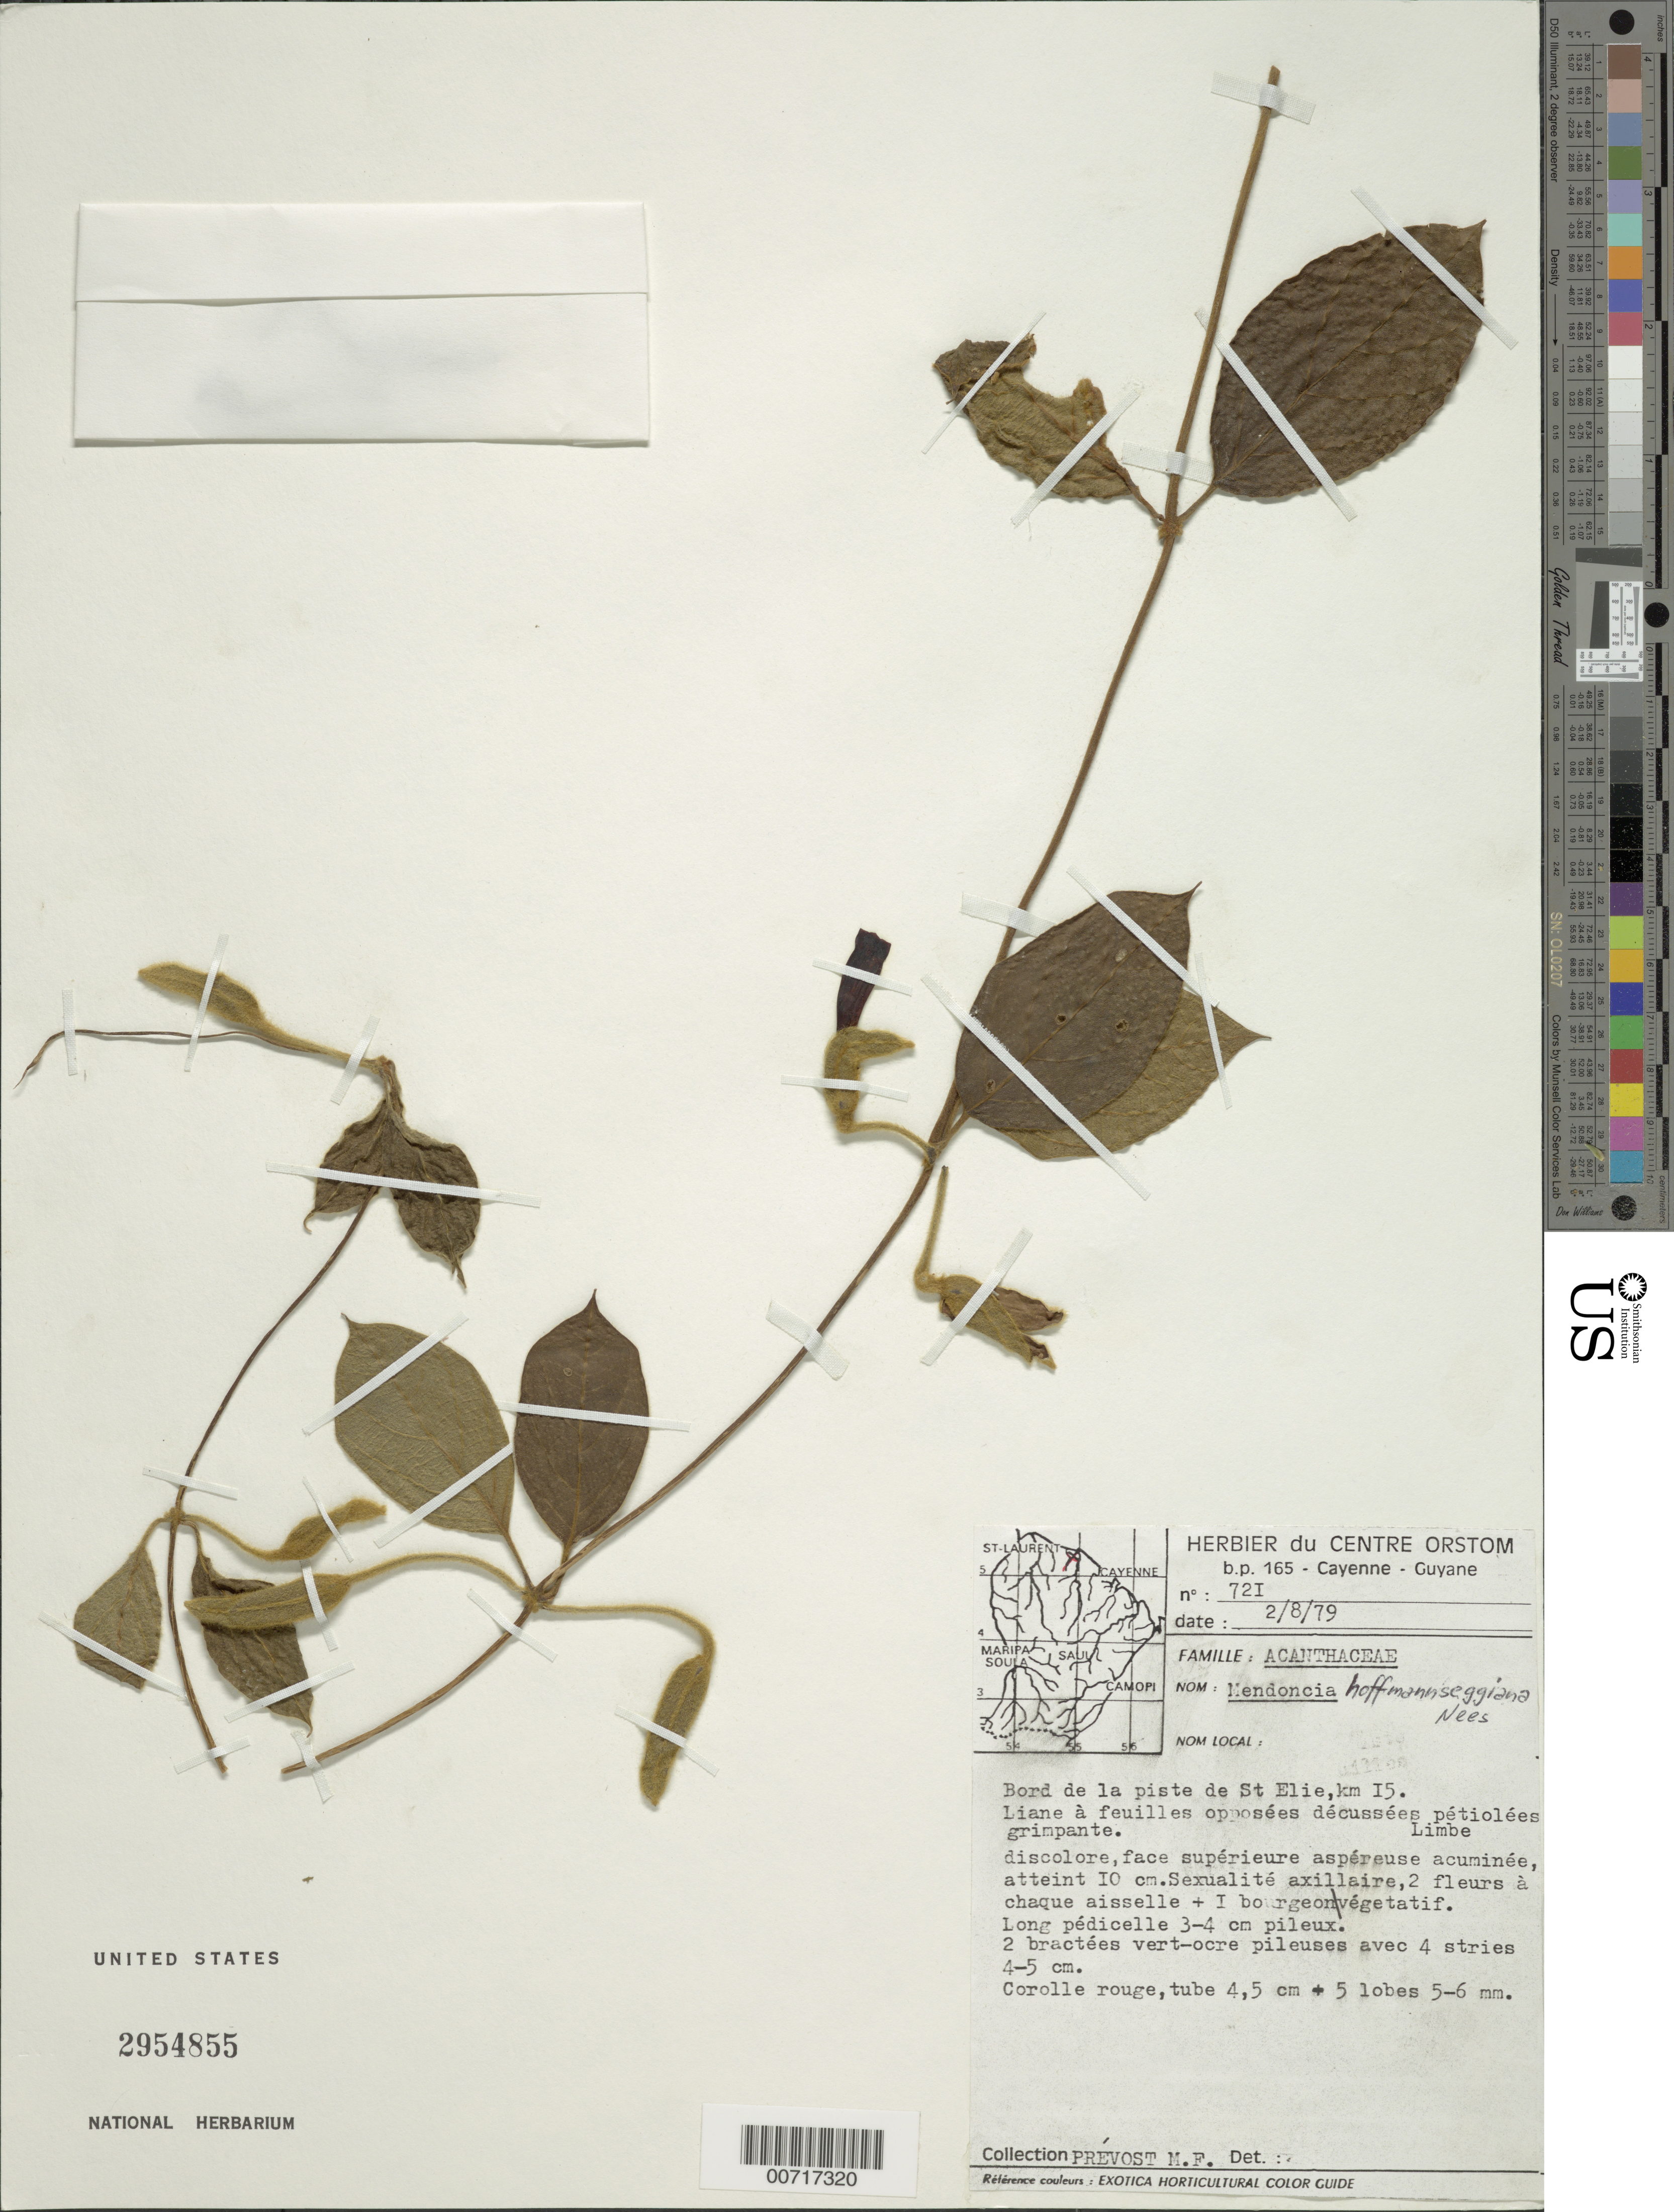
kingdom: Plantae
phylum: Tracheophyta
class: Magnoliopsida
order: Lamiales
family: Acanthaceae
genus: Mendoncia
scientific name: Mendoncia hoffmannseggiana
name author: Nees in DC.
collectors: M.-F. Prévost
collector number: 721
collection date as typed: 2-Aug-79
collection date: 1979-08-02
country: French Guiana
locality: Piste de Saint-Élie, km 15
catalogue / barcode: US 2954855